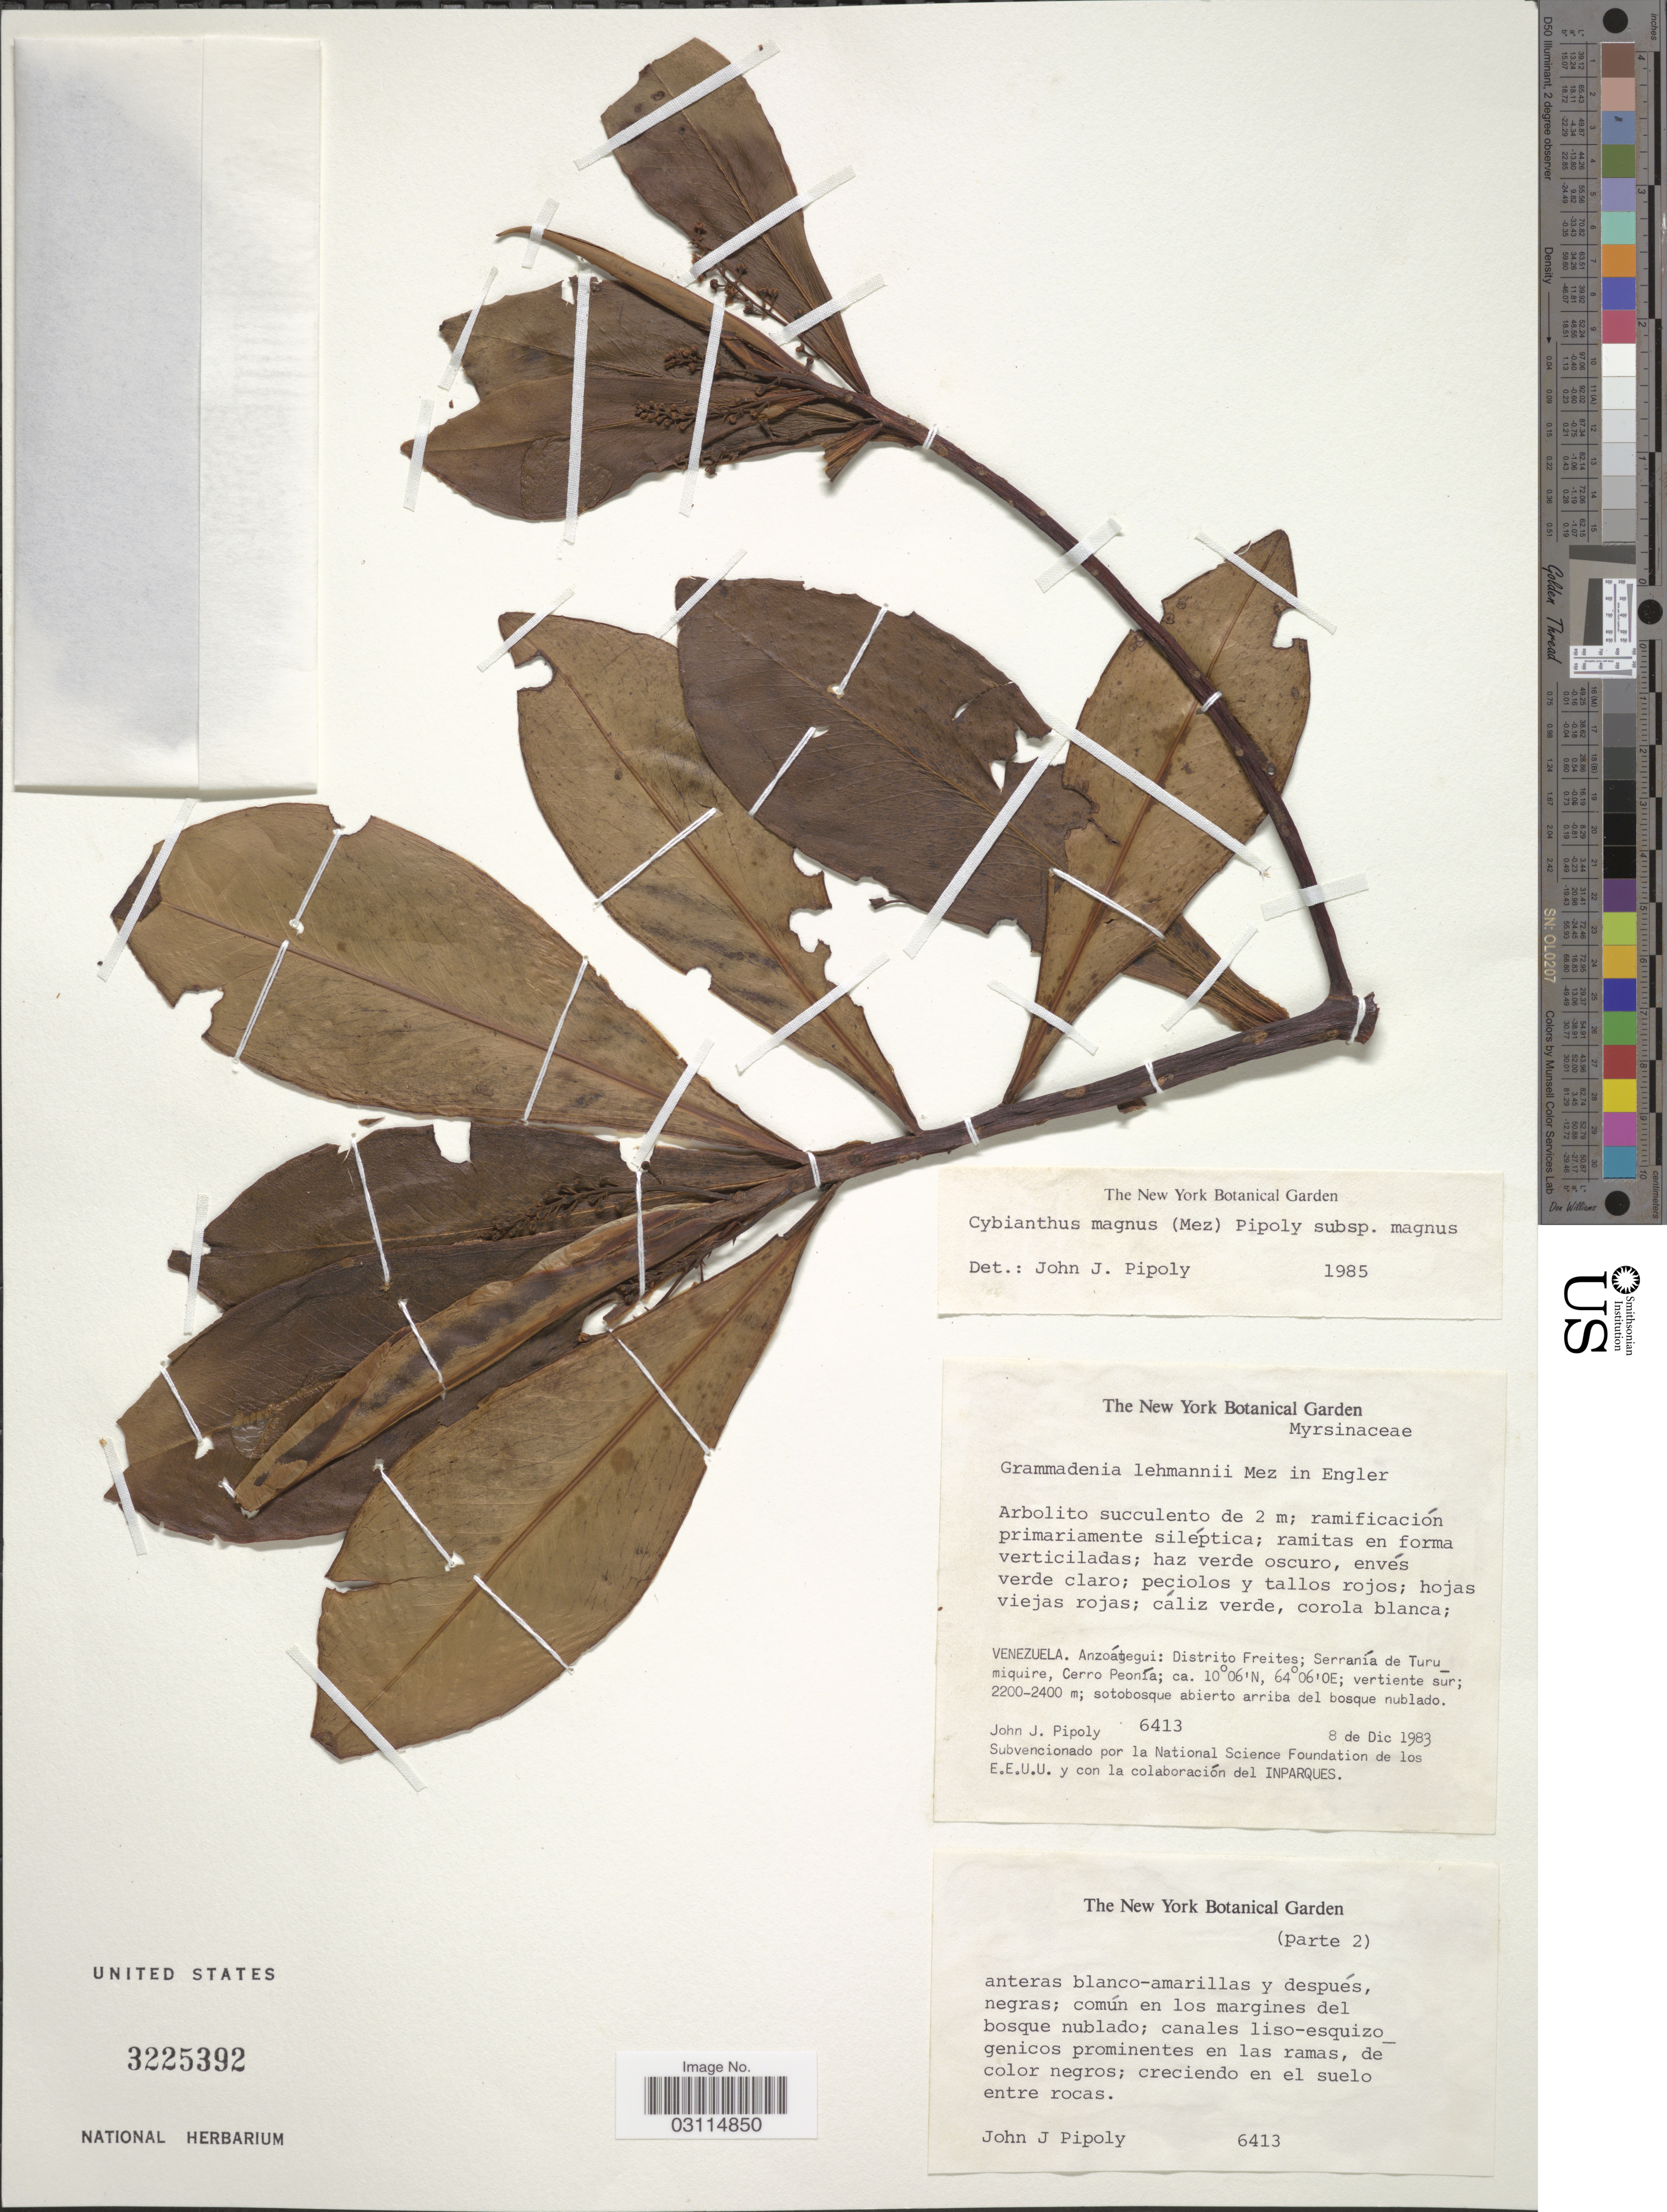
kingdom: Plantae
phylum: Tracheophyta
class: Magnoliopsida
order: Ericales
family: Primulaceae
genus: Cybianthus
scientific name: Cybianthus magnus subsp. magnus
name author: (Mez) Pipoly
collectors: J. J. Pipoly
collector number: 6413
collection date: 1983-12-08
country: Venezuela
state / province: Anzoategui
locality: Distrito Freites; Serranía de Turumiquire, Cerro Peonía.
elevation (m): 2200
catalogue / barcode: US 3225392